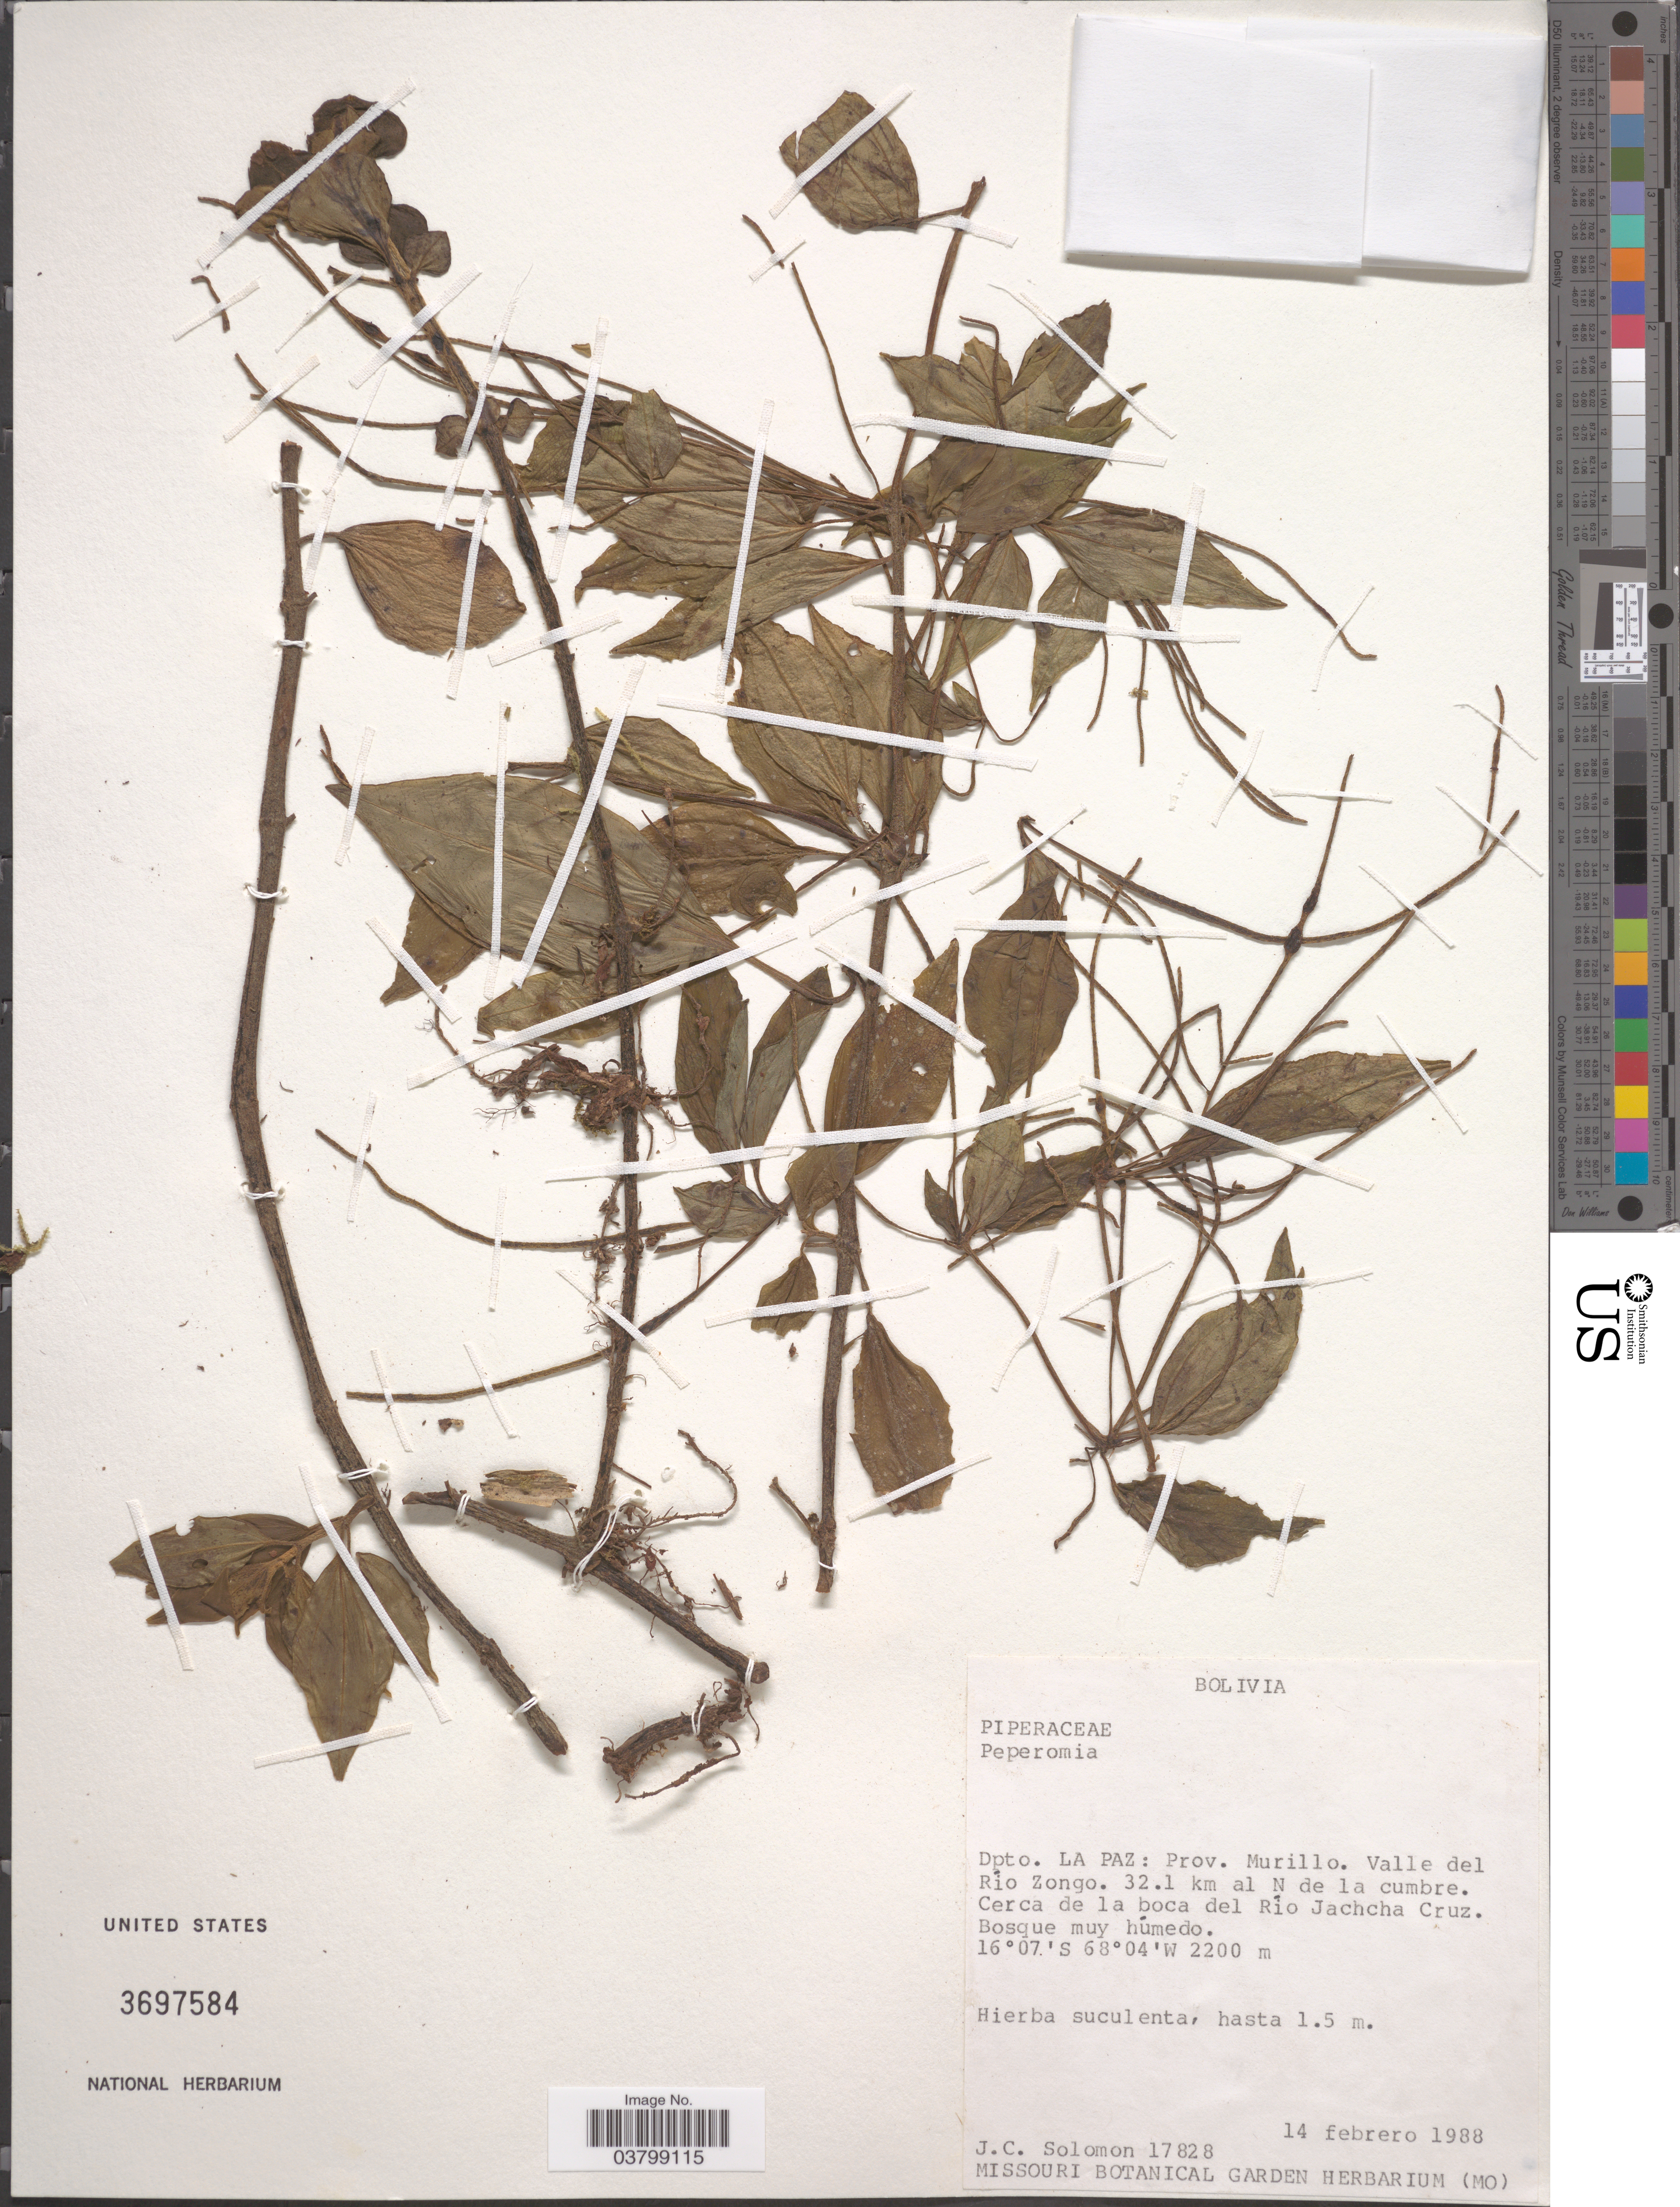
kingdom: Plantae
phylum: Tracheophyta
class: Magnoliopsida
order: Piperales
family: Piperaceae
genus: Peperomia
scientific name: Peperomia sp.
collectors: J. C. Solomon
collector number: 17828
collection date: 1988-02-14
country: Bolivia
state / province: La Paz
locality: Dpto. La Paz: Prov. Murillo. Valle del Río Zongo. 32.1 km al N de la cumbre. Cerca de la boca del Río Jachcha Cruz.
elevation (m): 2200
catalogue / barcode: US 3697584